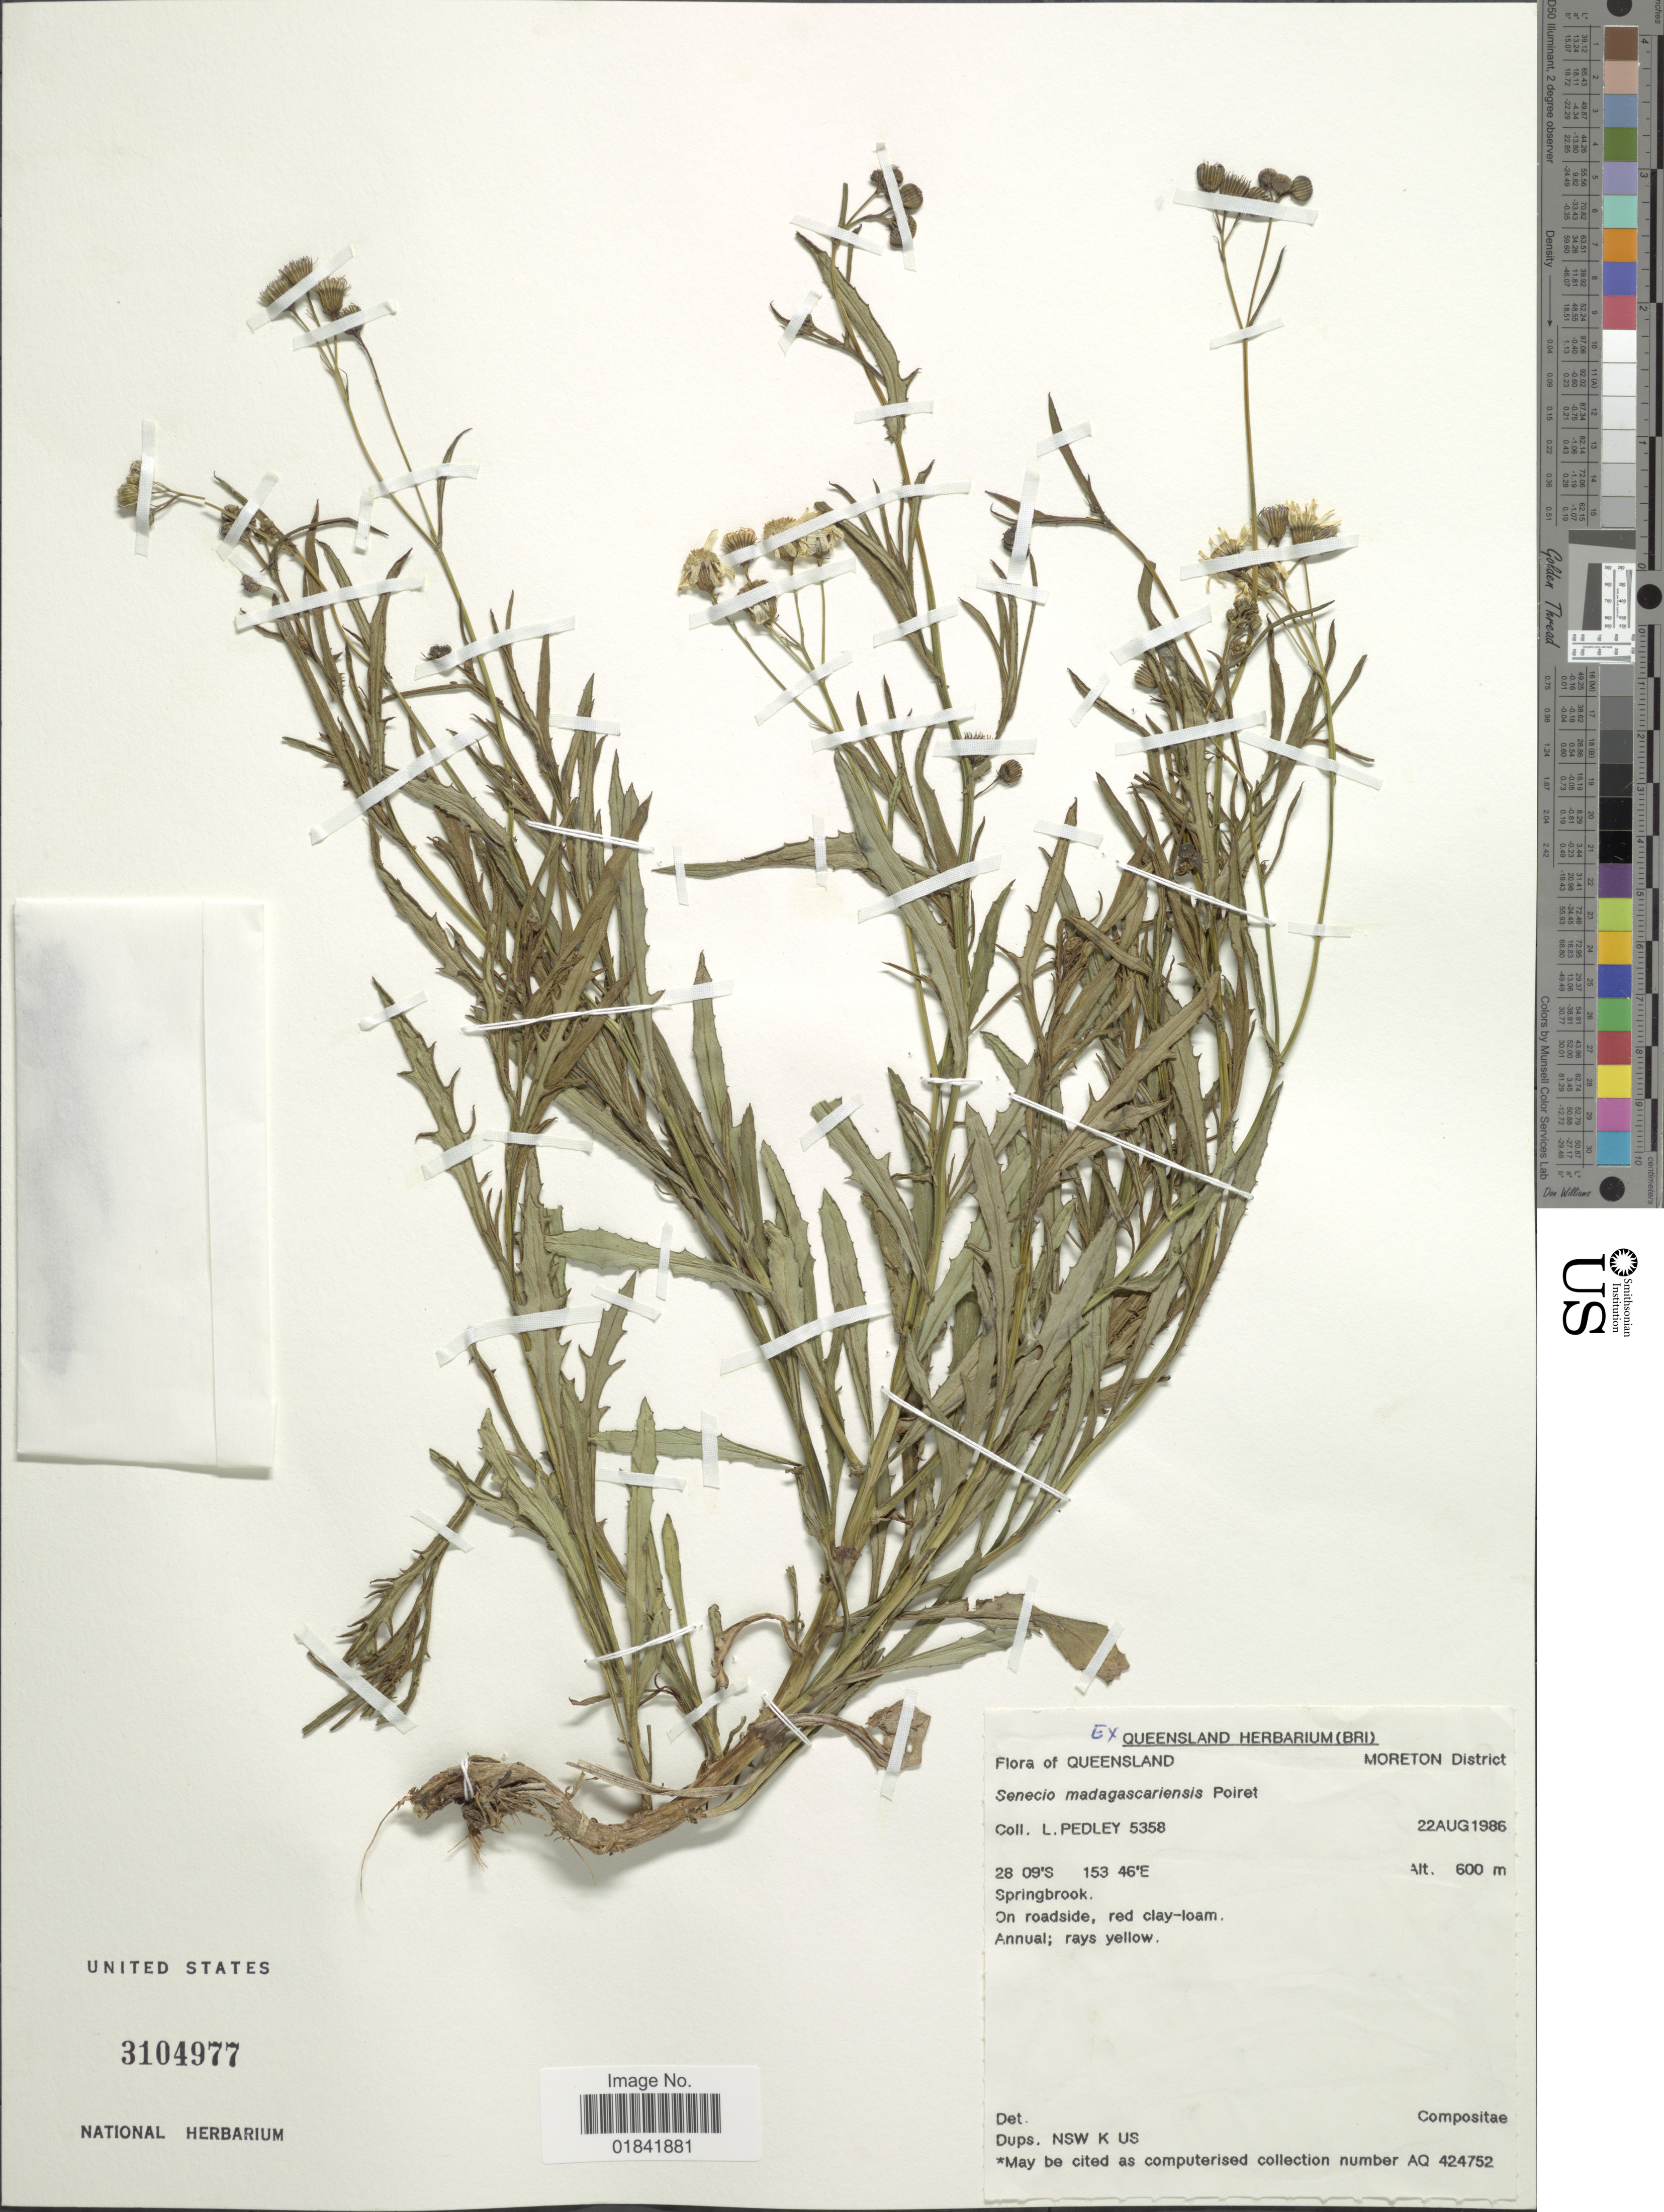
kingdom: Plantae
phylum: Tracheophyta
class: Magnoliopsida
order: Asterales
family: Asteraceae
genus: Senecio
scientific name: Senecio madagascariensis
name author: Poir.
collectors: L. Pedley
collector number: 5358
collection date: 1986-08-22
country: Australia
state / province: Queensland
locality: Moreton District, Springbrook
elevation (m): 600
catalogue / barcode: US 3104977